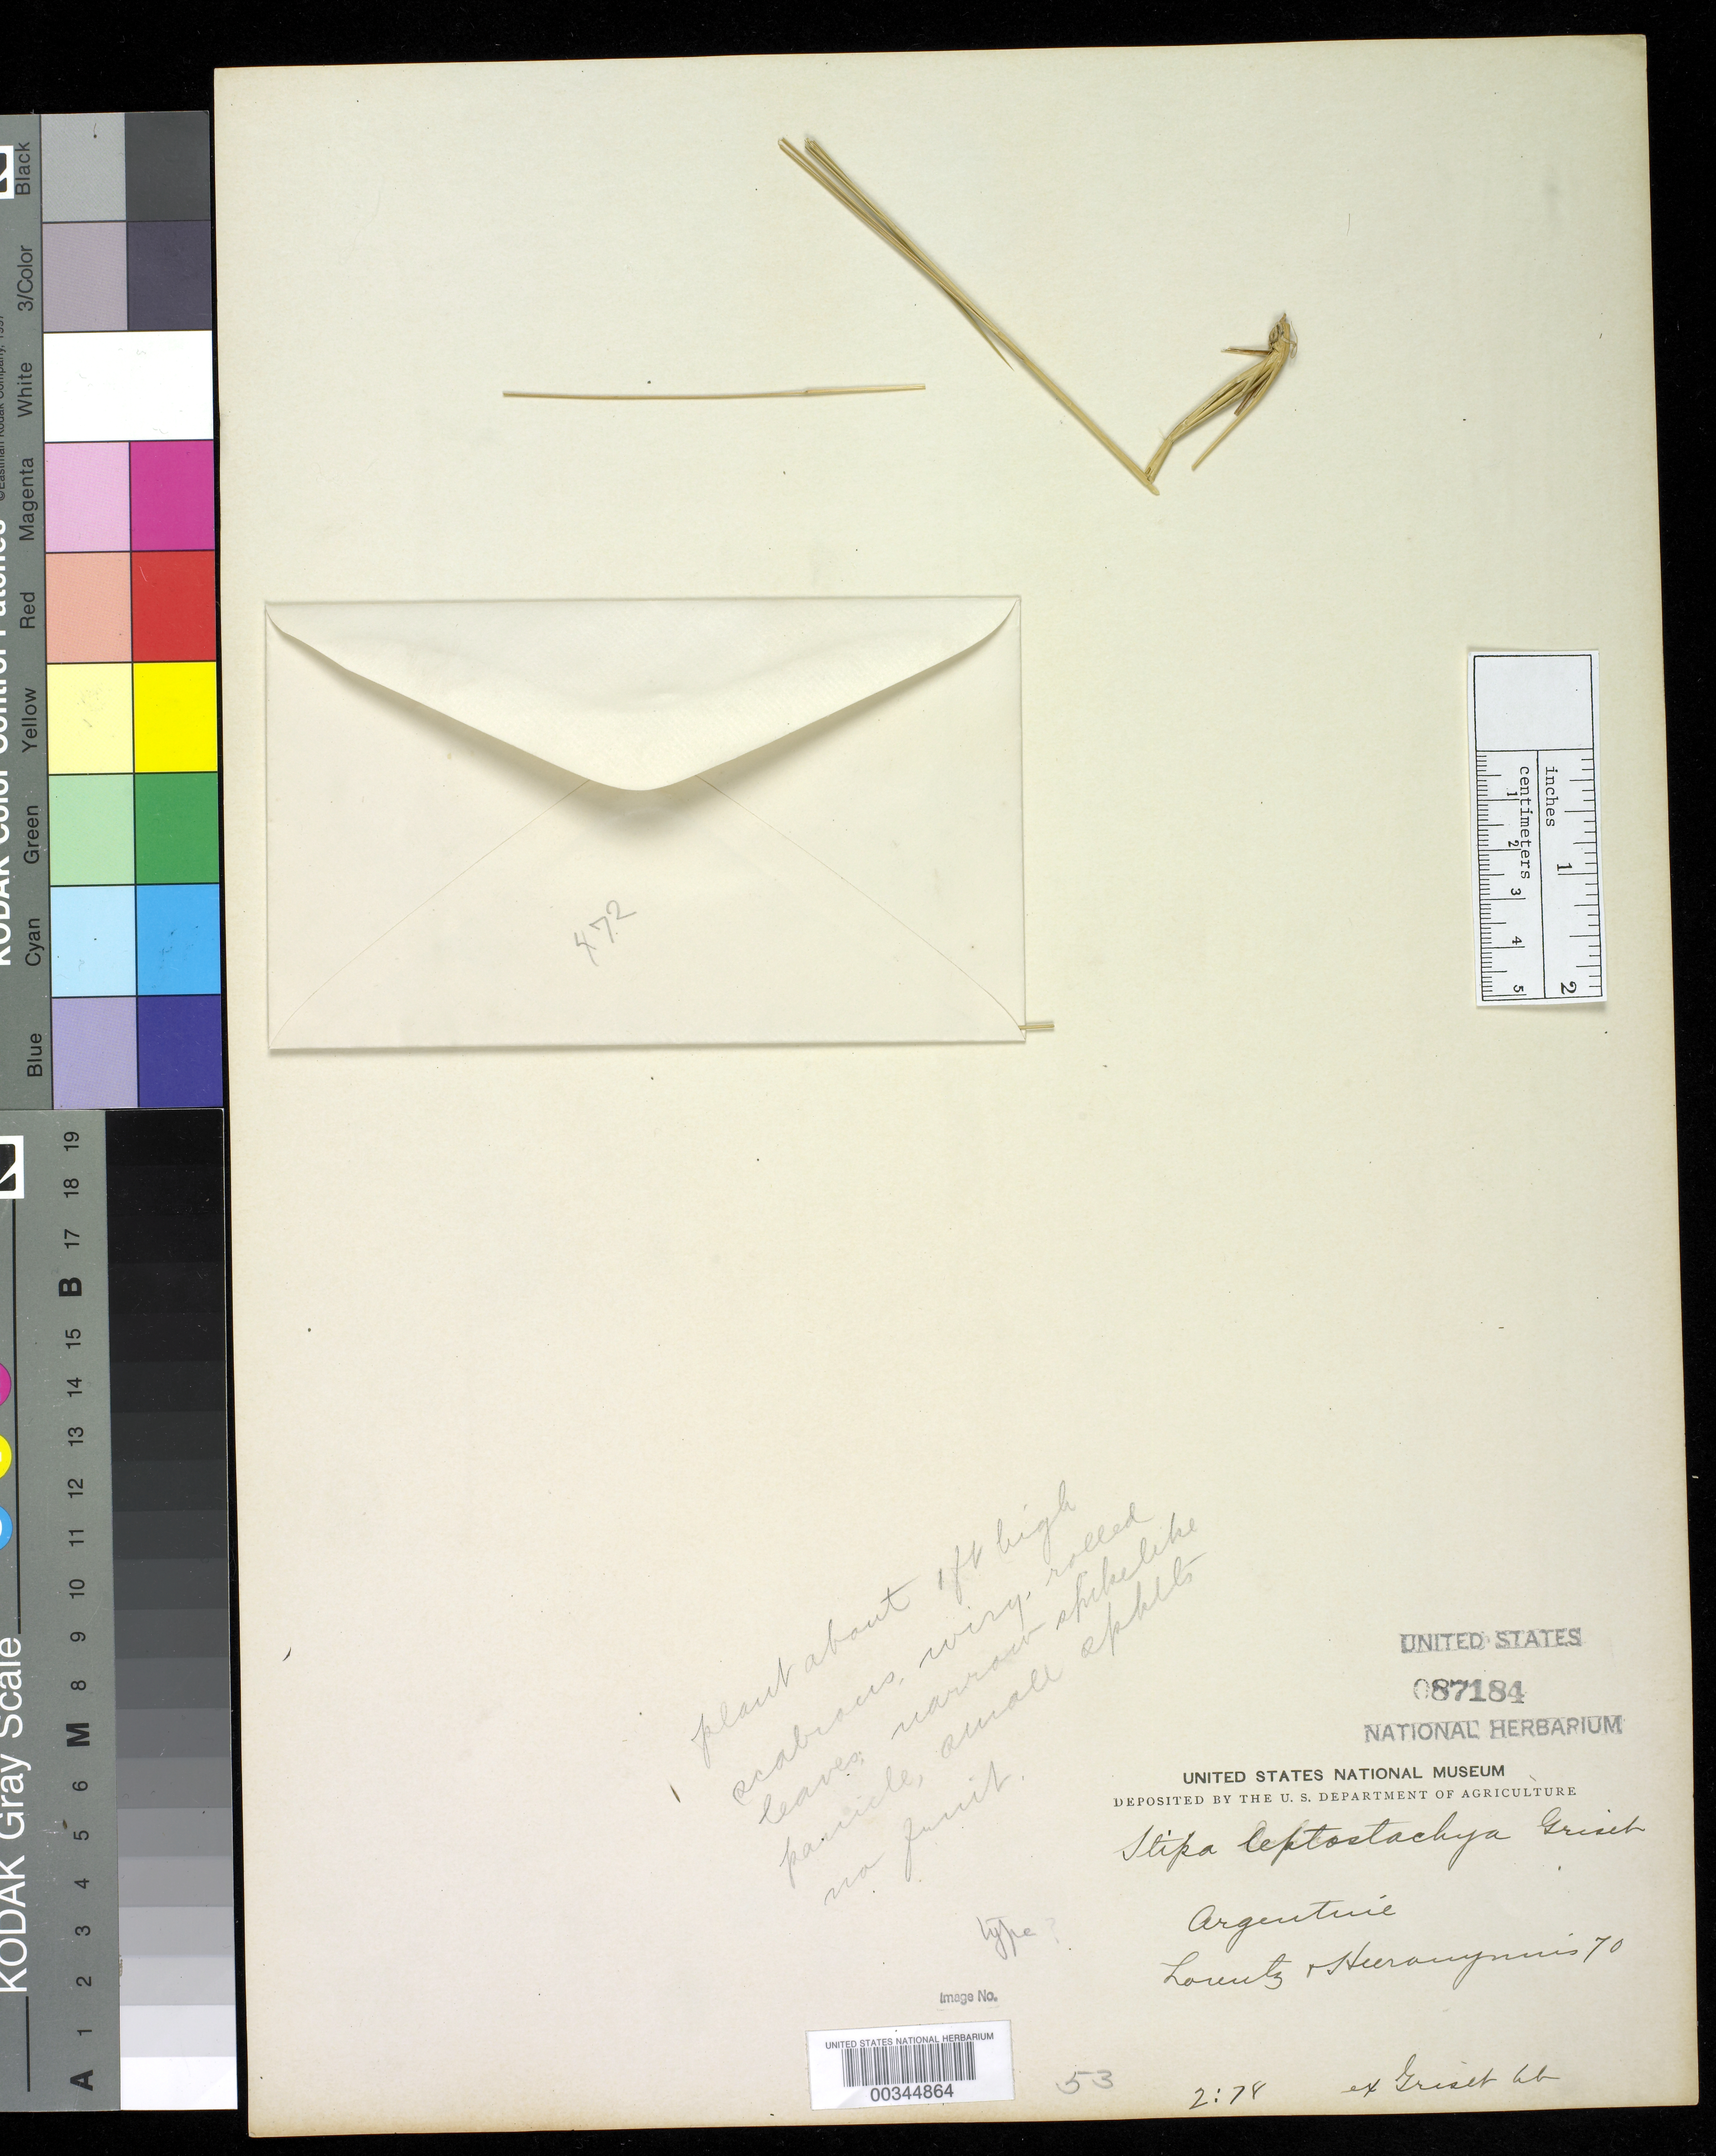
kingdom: Plantae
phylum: Tracheophyta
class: Liliopsida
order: Poales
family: Poaceae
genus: Stipa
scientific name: Stipa leptostachya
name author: Griseb.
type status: Type Fragment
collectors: P. G. Lorentz & G. H. Hieronymus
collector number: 70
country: Argentina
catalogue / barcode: US 87184